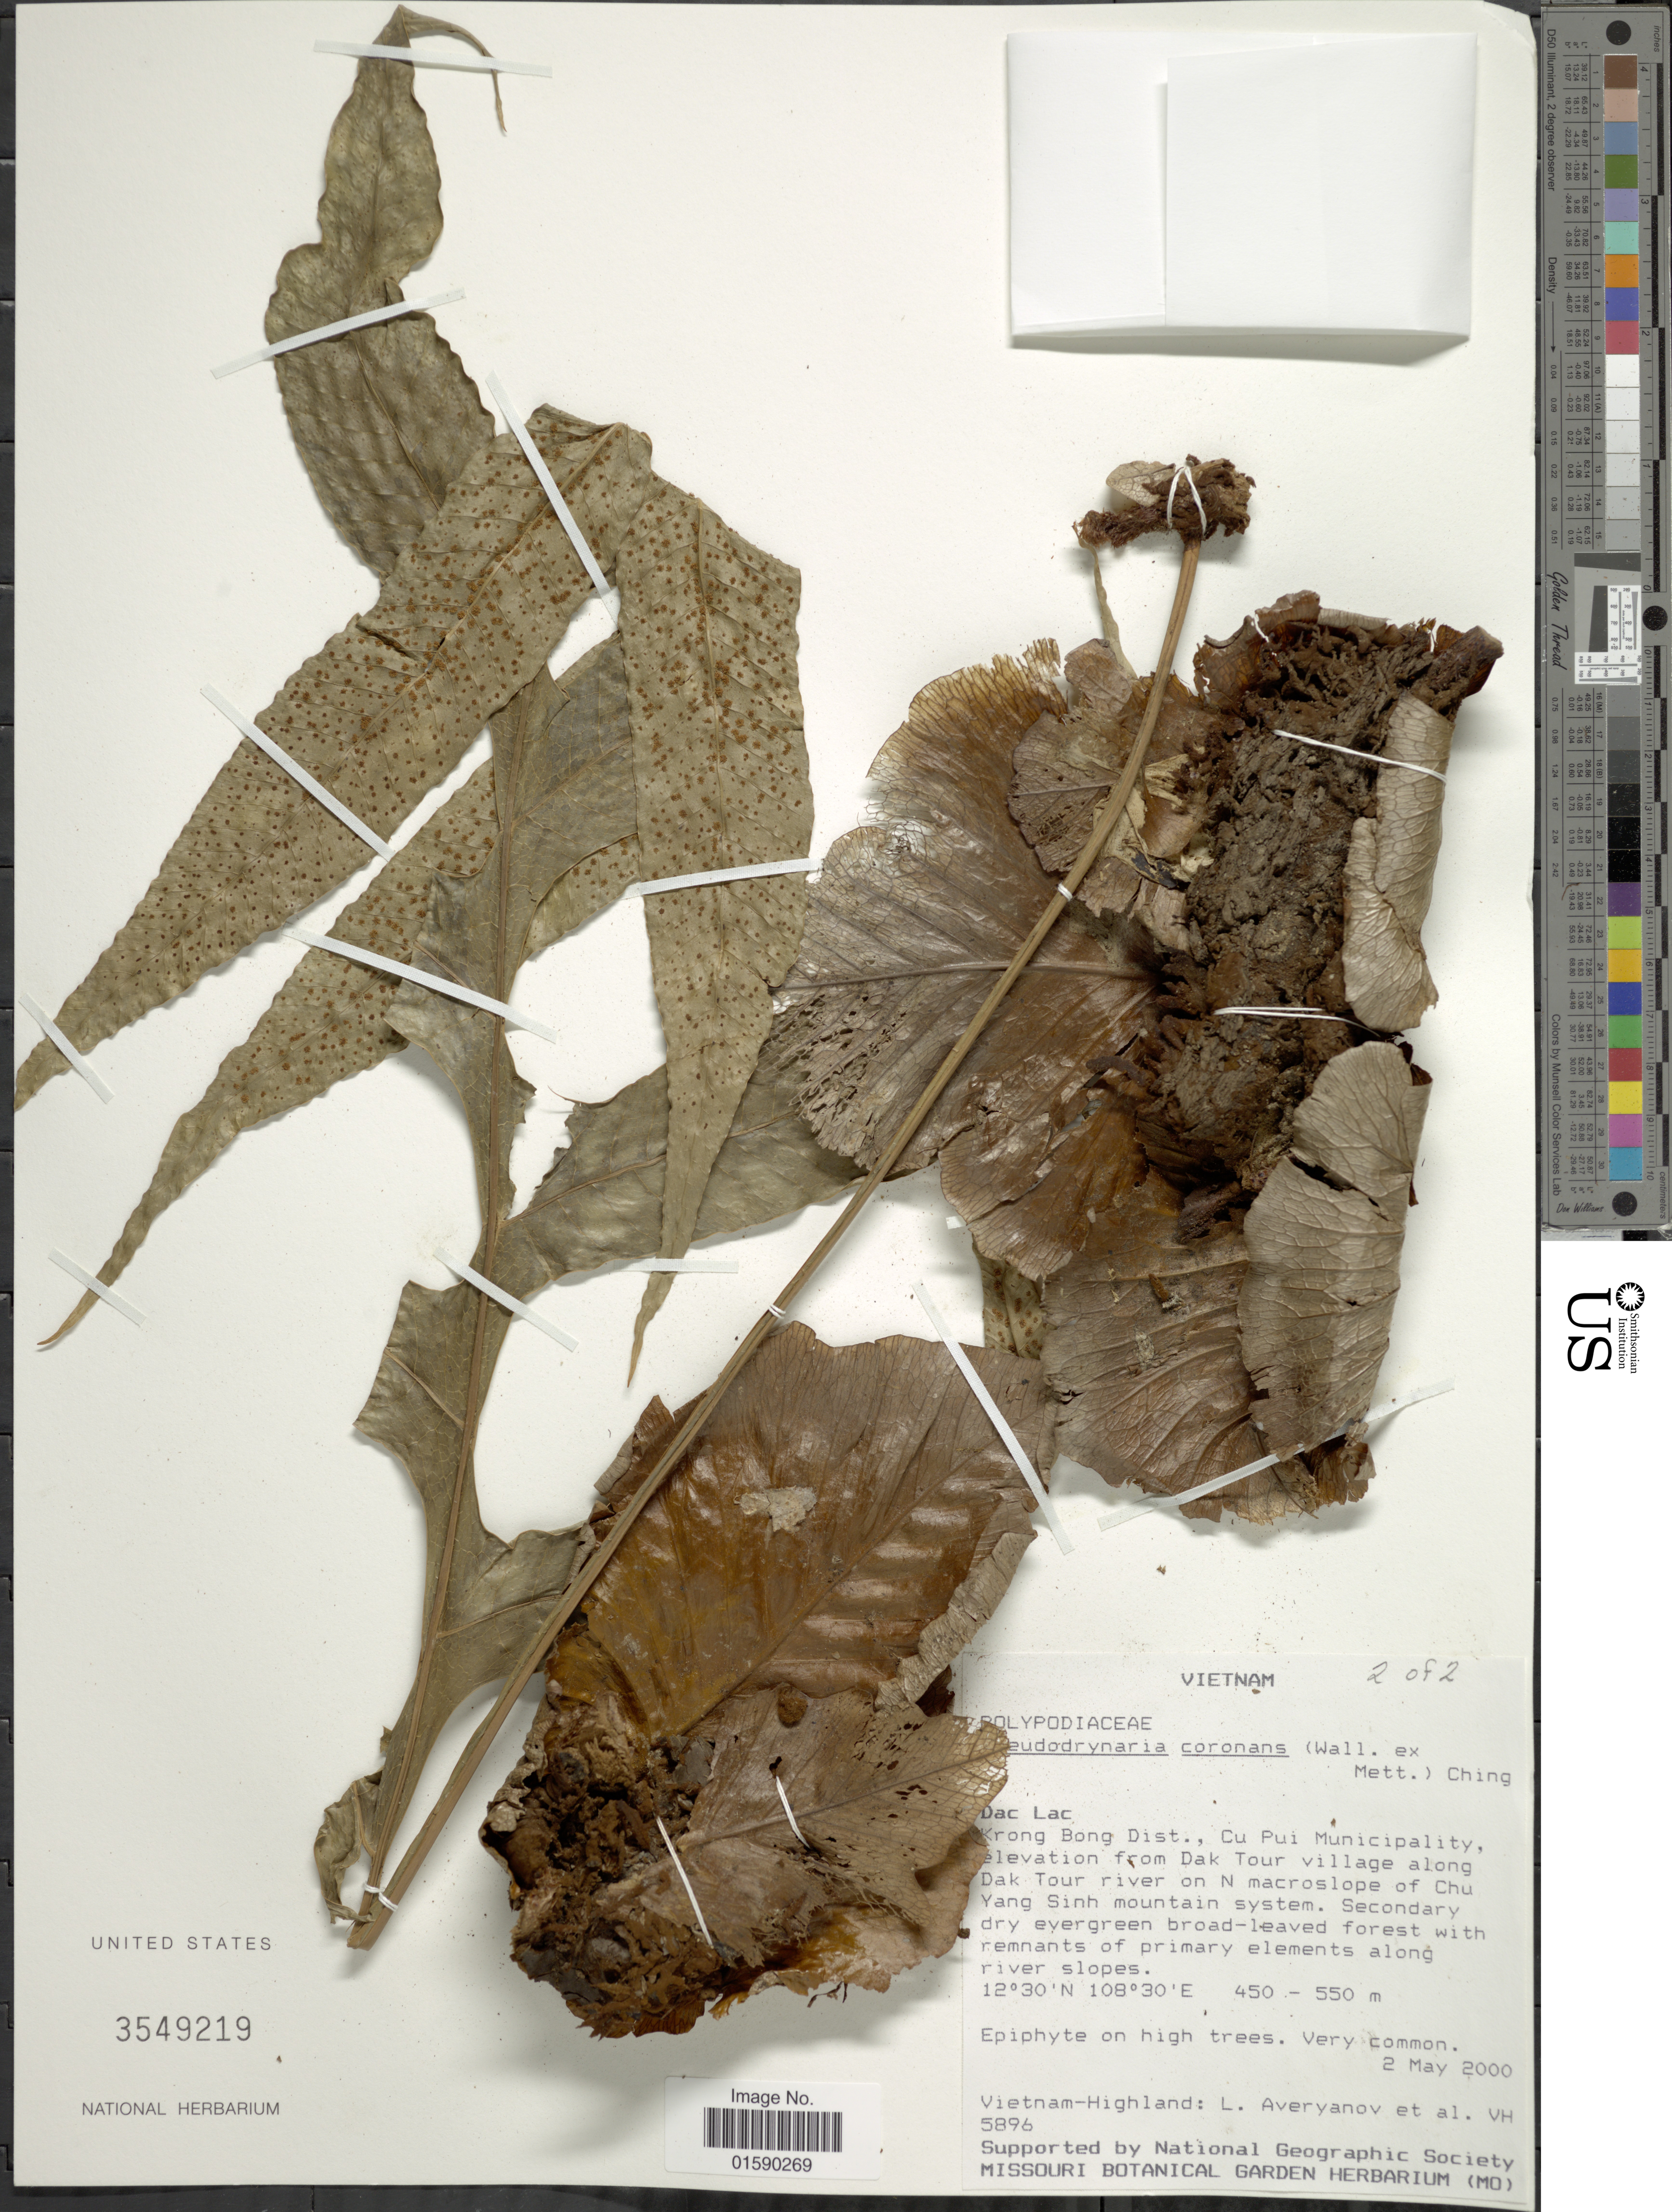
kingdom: Plantae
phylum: Tracheophyta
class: Polypodiopsida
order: Polypodiales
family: Polypodiaceae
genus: Aglaomorpha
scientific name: Aglaomorpha coronans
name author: (Wall. ex Mett.) Copel.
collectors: L. Averyanov & et al.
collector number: VH5896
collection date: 2000-05-02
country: Vietnam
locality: Dac Lac, Krong Bong Dist,, Cu Pui Municipality, elevation from From Dak Tour village along Dal Tour river on N macroslope of Chu Yang Sinh mountain system. Vietnam-Highlands.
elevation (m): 450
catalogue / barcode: US 3549219